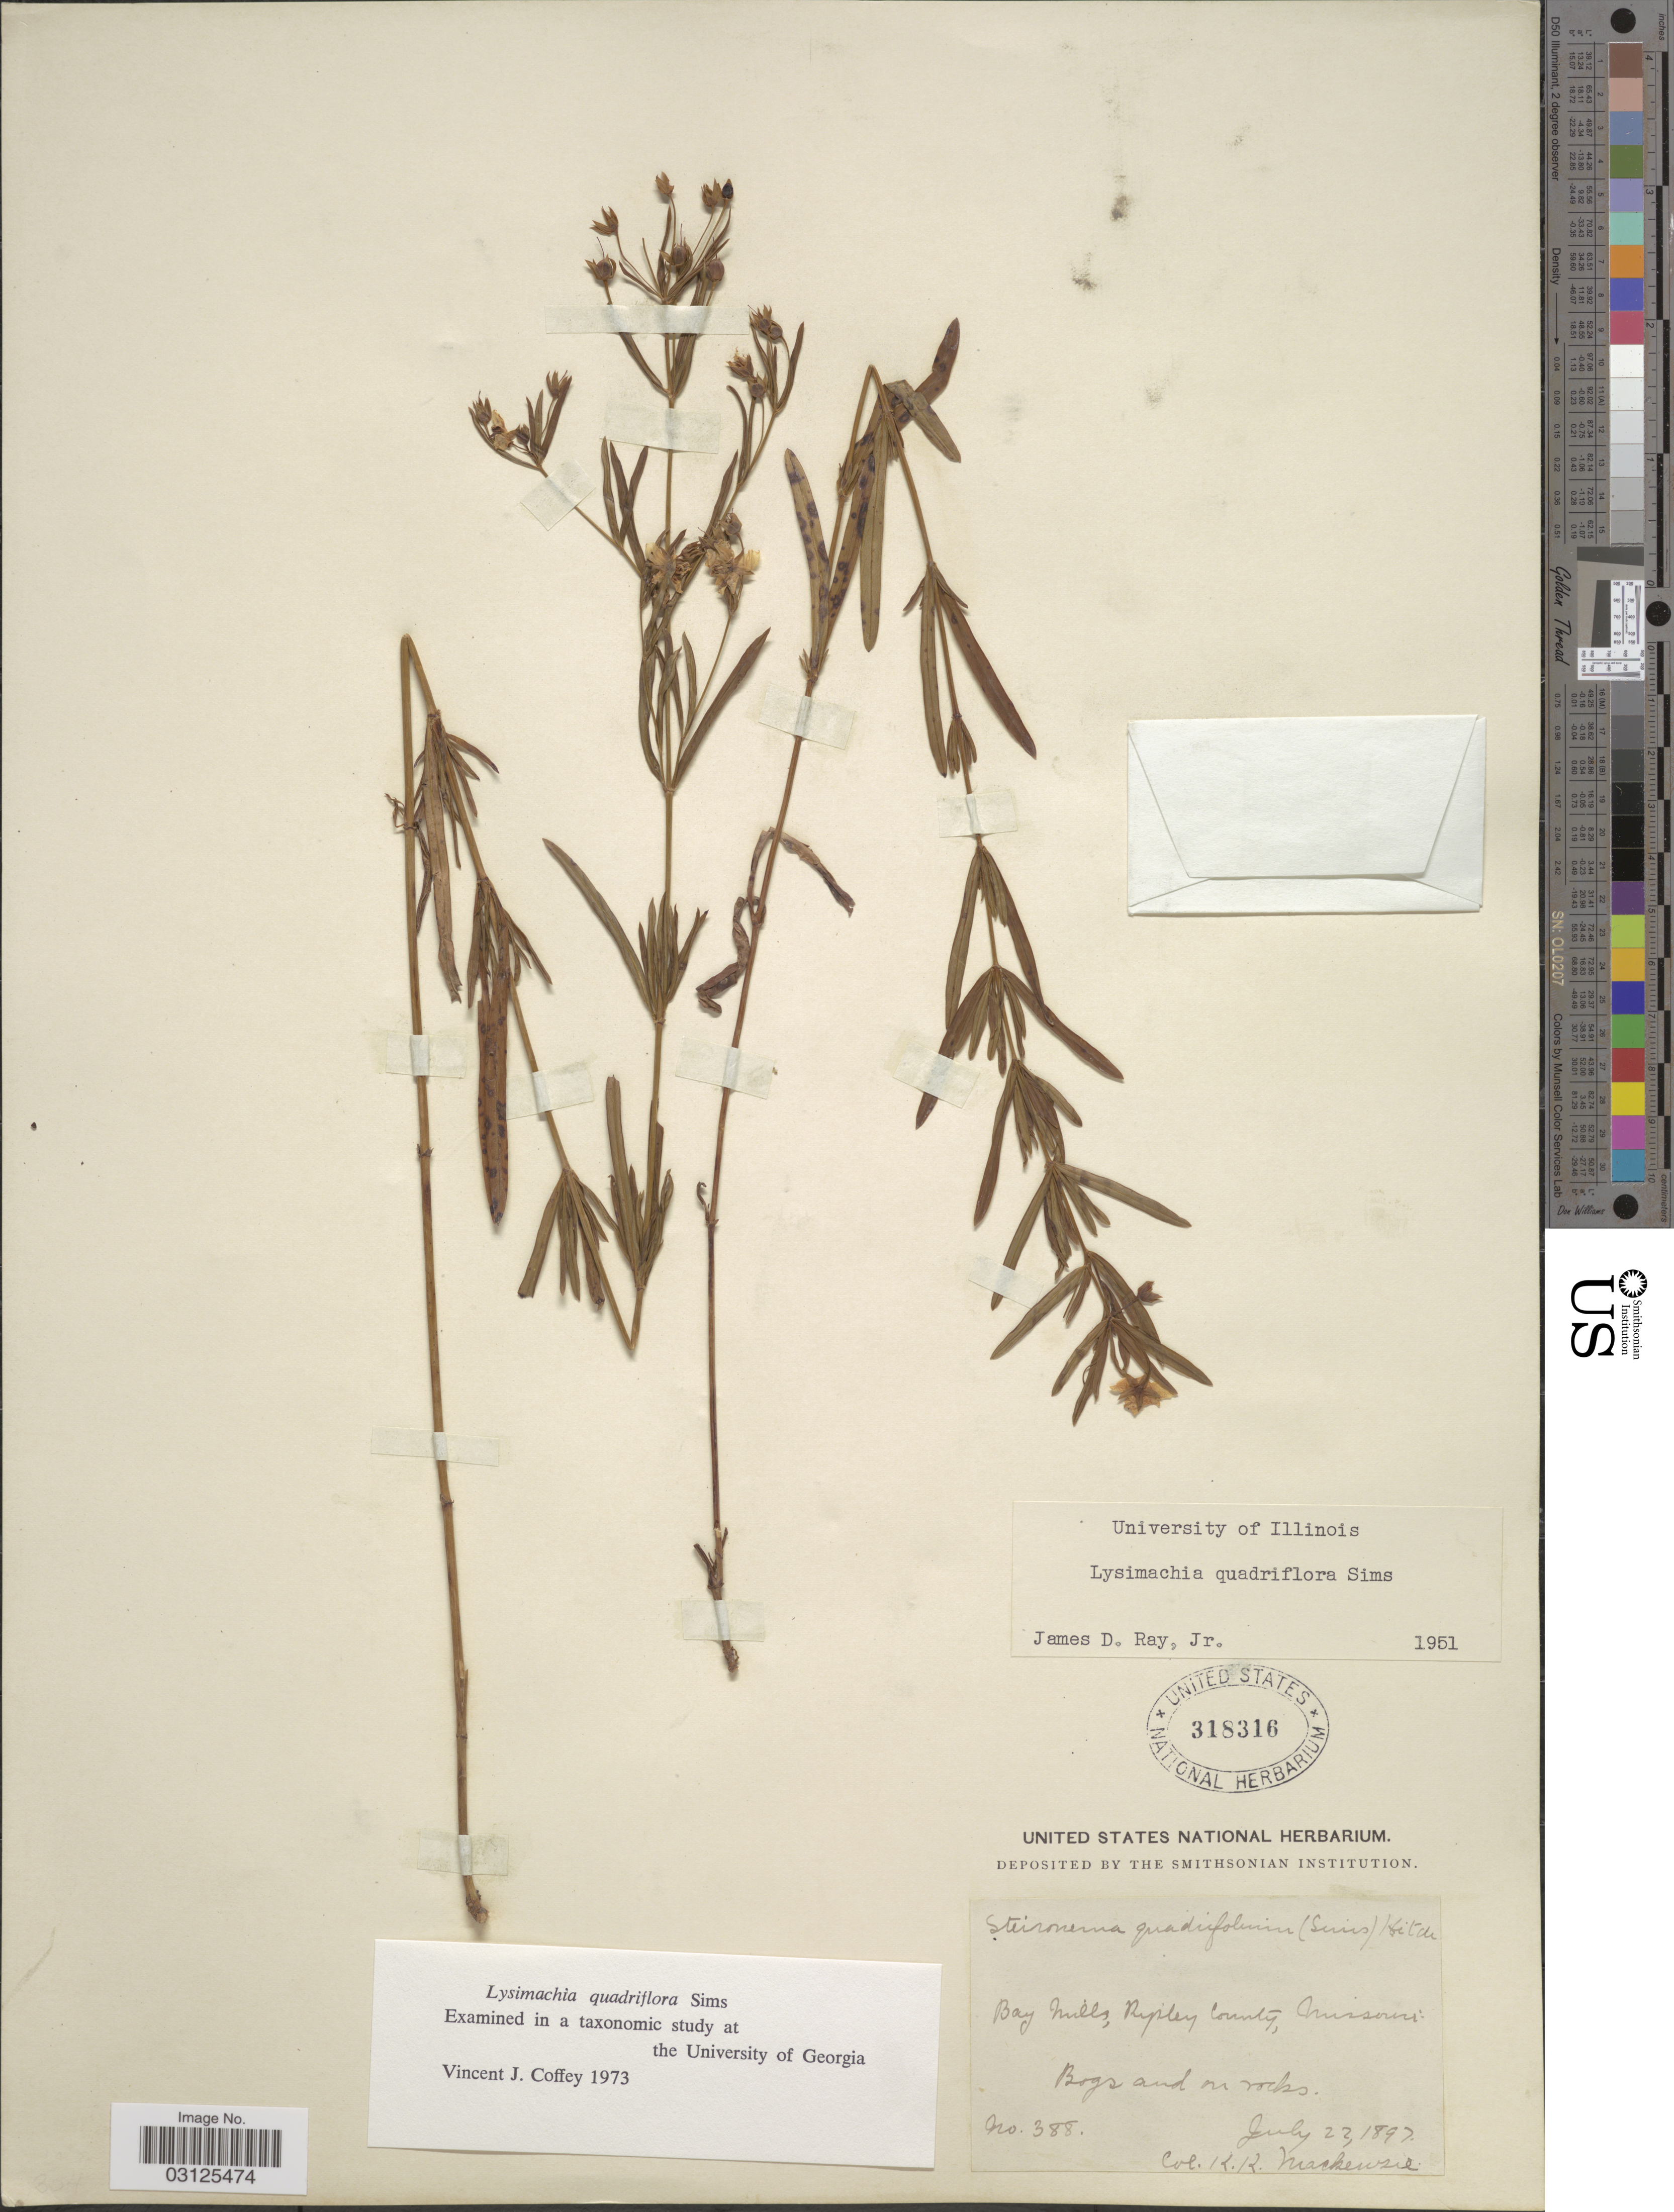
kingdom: Plantae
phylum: Tracheophyta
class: Magnoliopsida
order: Ericales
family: Primulaceae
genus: Steironema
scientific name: Steironema quadriflorum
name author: (Sims) Hitchc.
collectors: K. K. Mackenzie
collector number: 388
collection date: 1897-07-23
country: United States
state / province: Missouri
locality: Bay Mills, Ripley County.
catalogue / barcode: US 318316